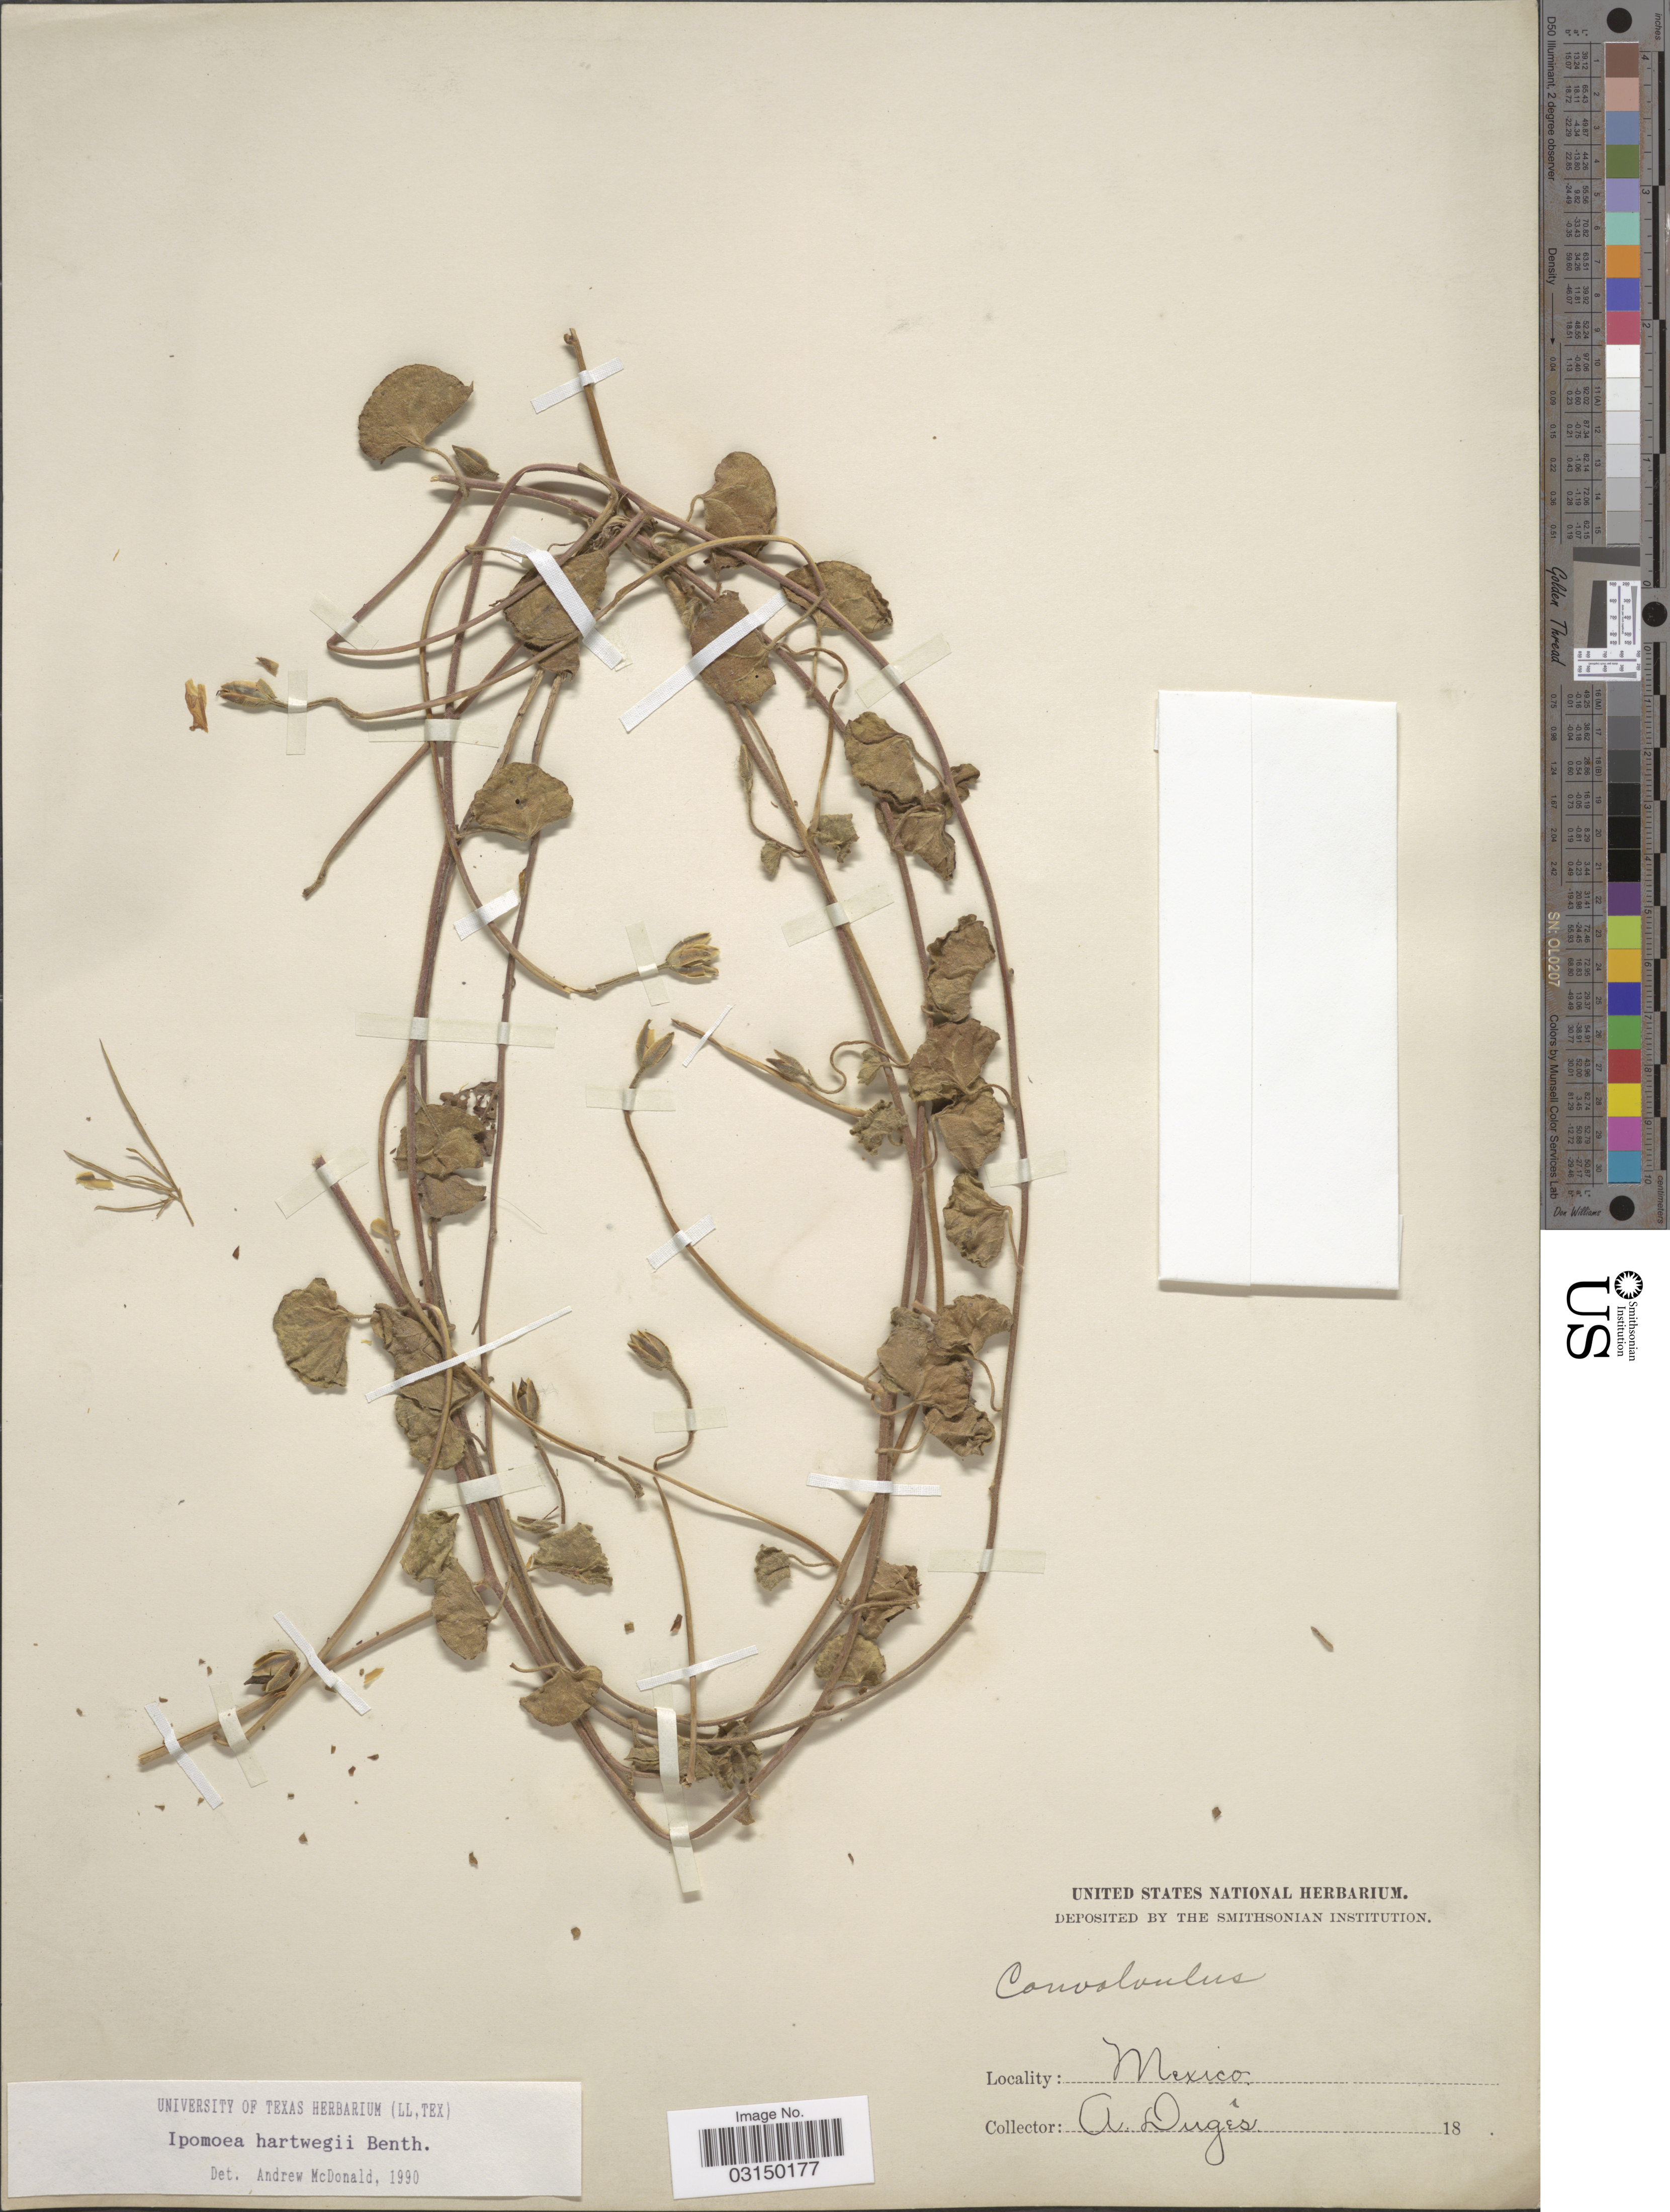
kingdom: Plantae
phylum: Tracheophyta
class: Magnoliopsida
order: Solanales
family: Convolvulaceae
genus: Ipomoea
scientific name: Ipomoea hartwegii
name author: Benth.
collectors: A. Duges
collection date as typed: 18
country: Mexico